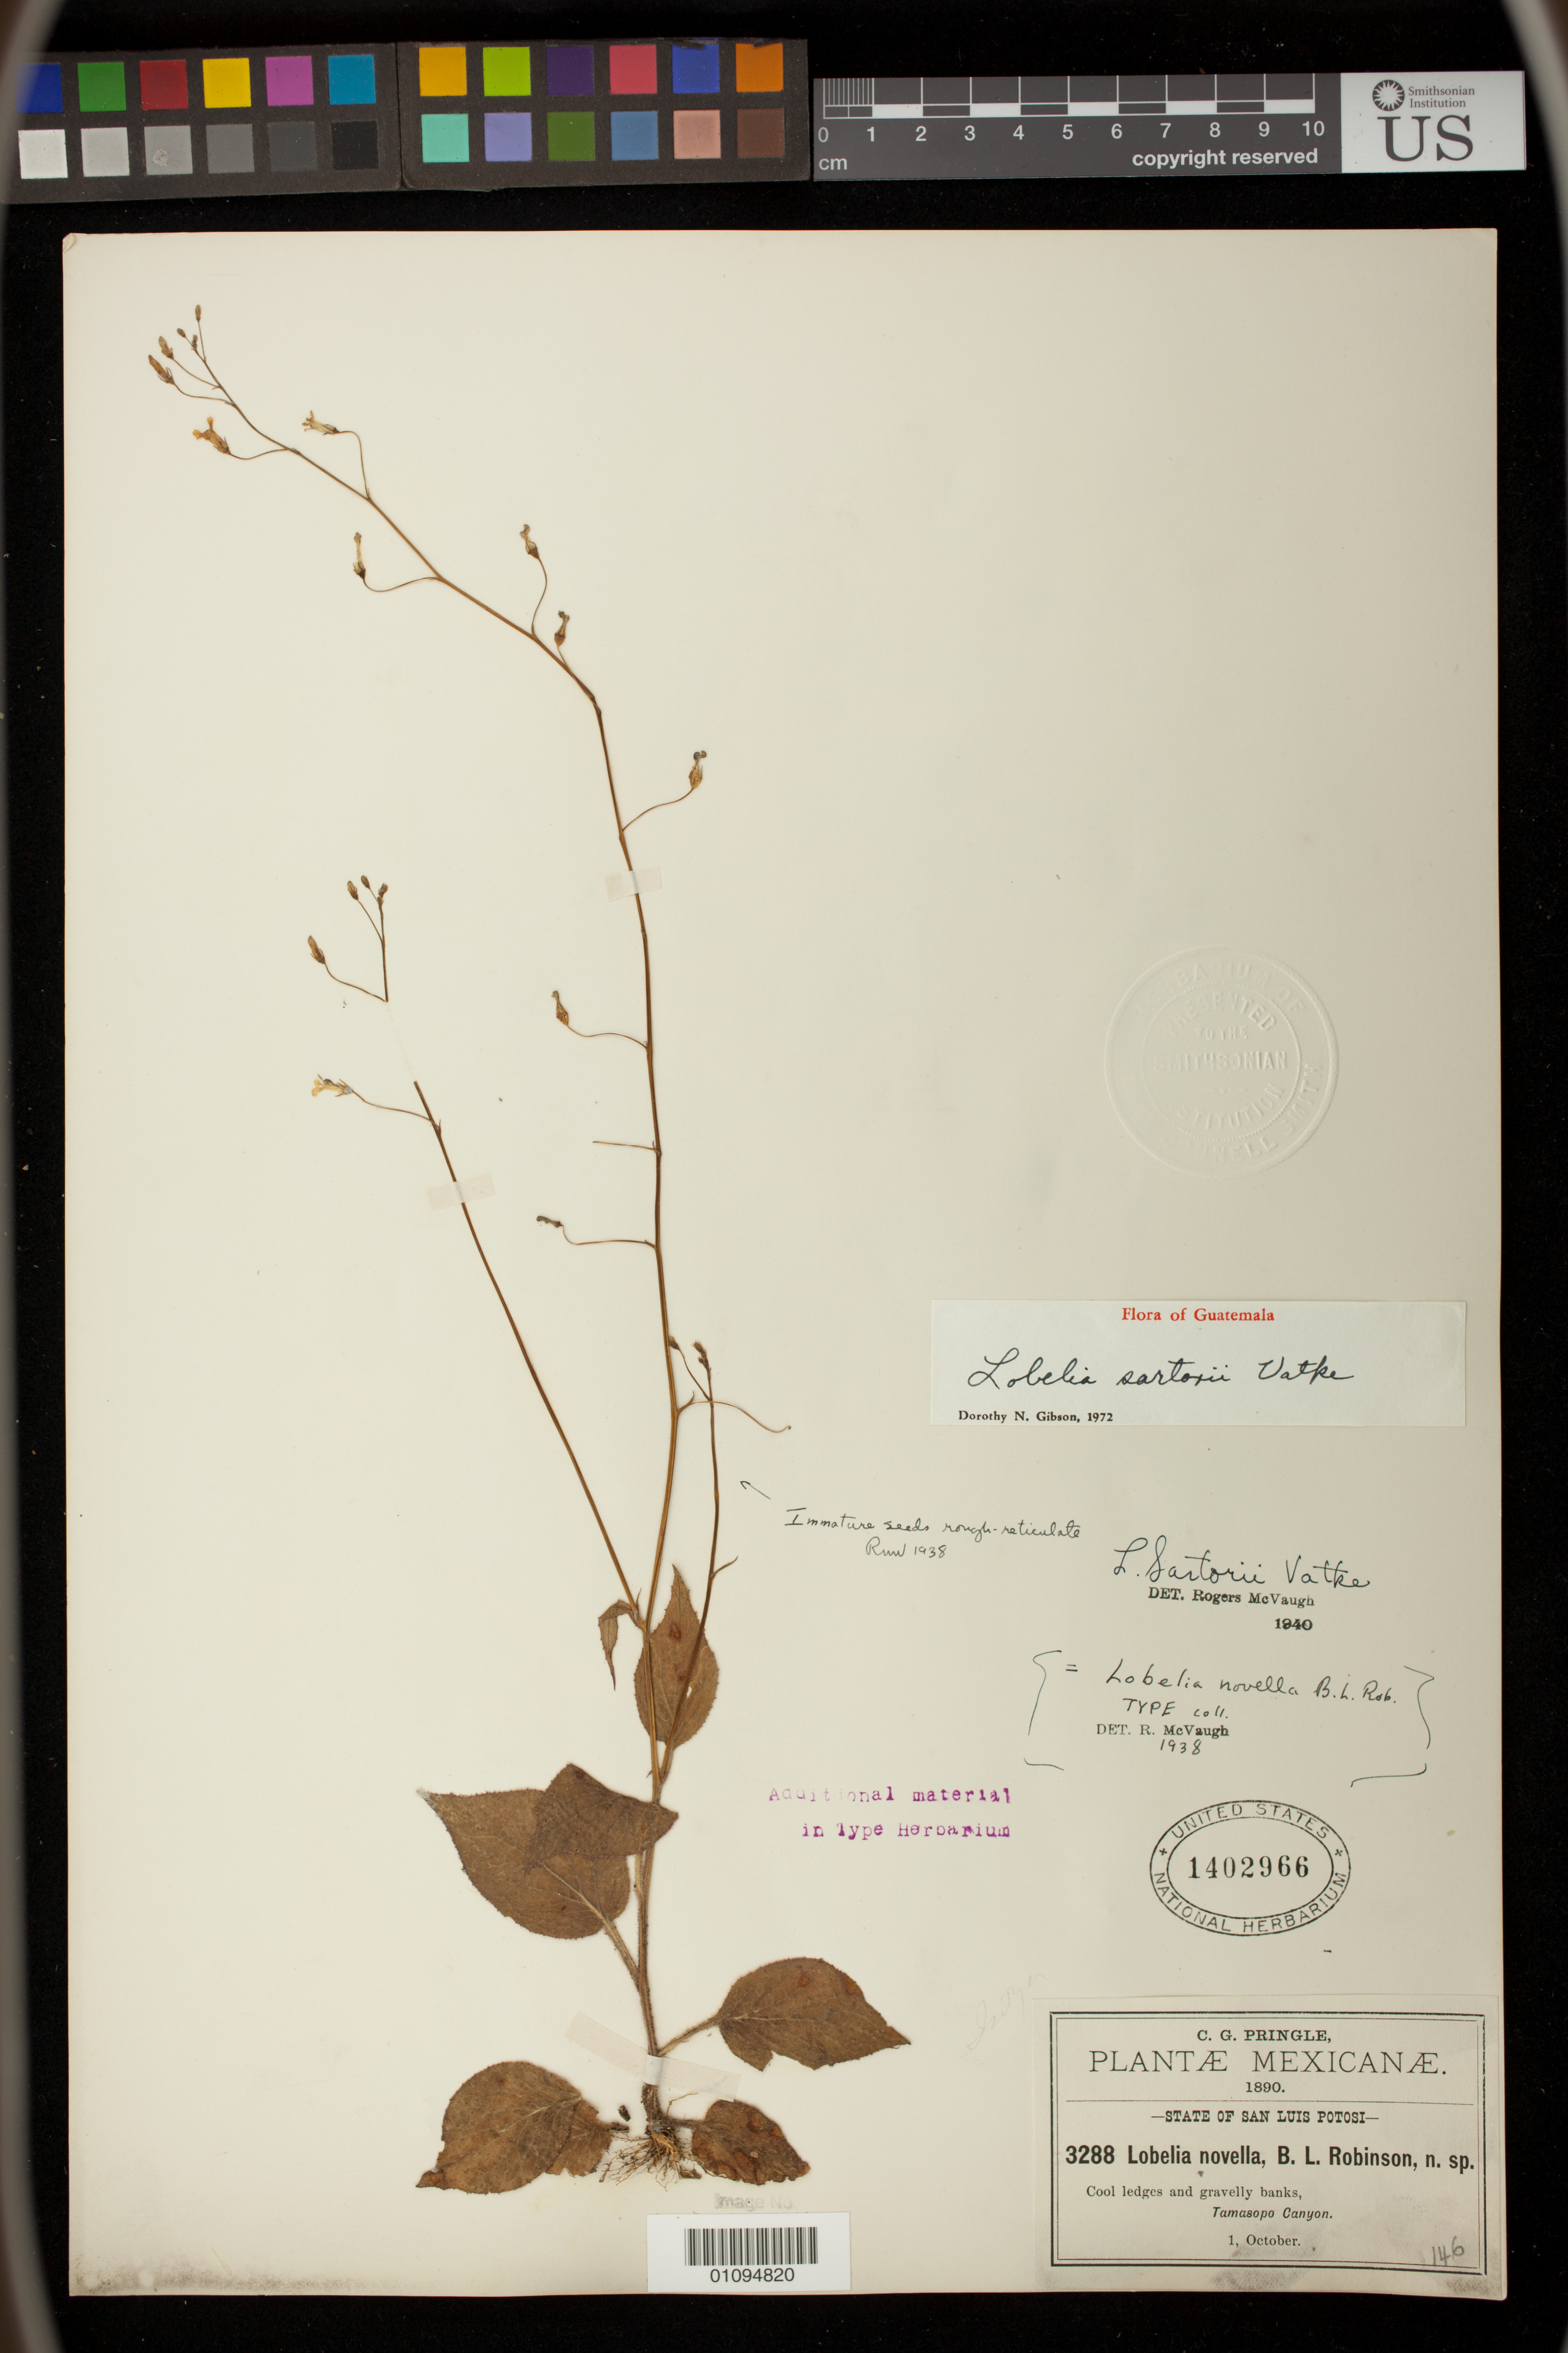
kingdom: Plantae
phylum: Tracheophyta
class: Magnoliopsida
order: Asterales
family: Campanulaceae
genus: Lobelia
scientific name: Lobelia novella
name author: B.L. Rob.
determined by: McVaugh, R.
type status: Isotype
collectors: C. G. Pringle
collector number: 3288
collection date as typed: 01 Oct 1890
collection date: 1890-10-01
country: Mexico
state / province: San Luis Potosi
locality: Tamasopo Canyon.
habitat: Cool ledges and gravelly banks.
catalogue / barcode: US 1402966